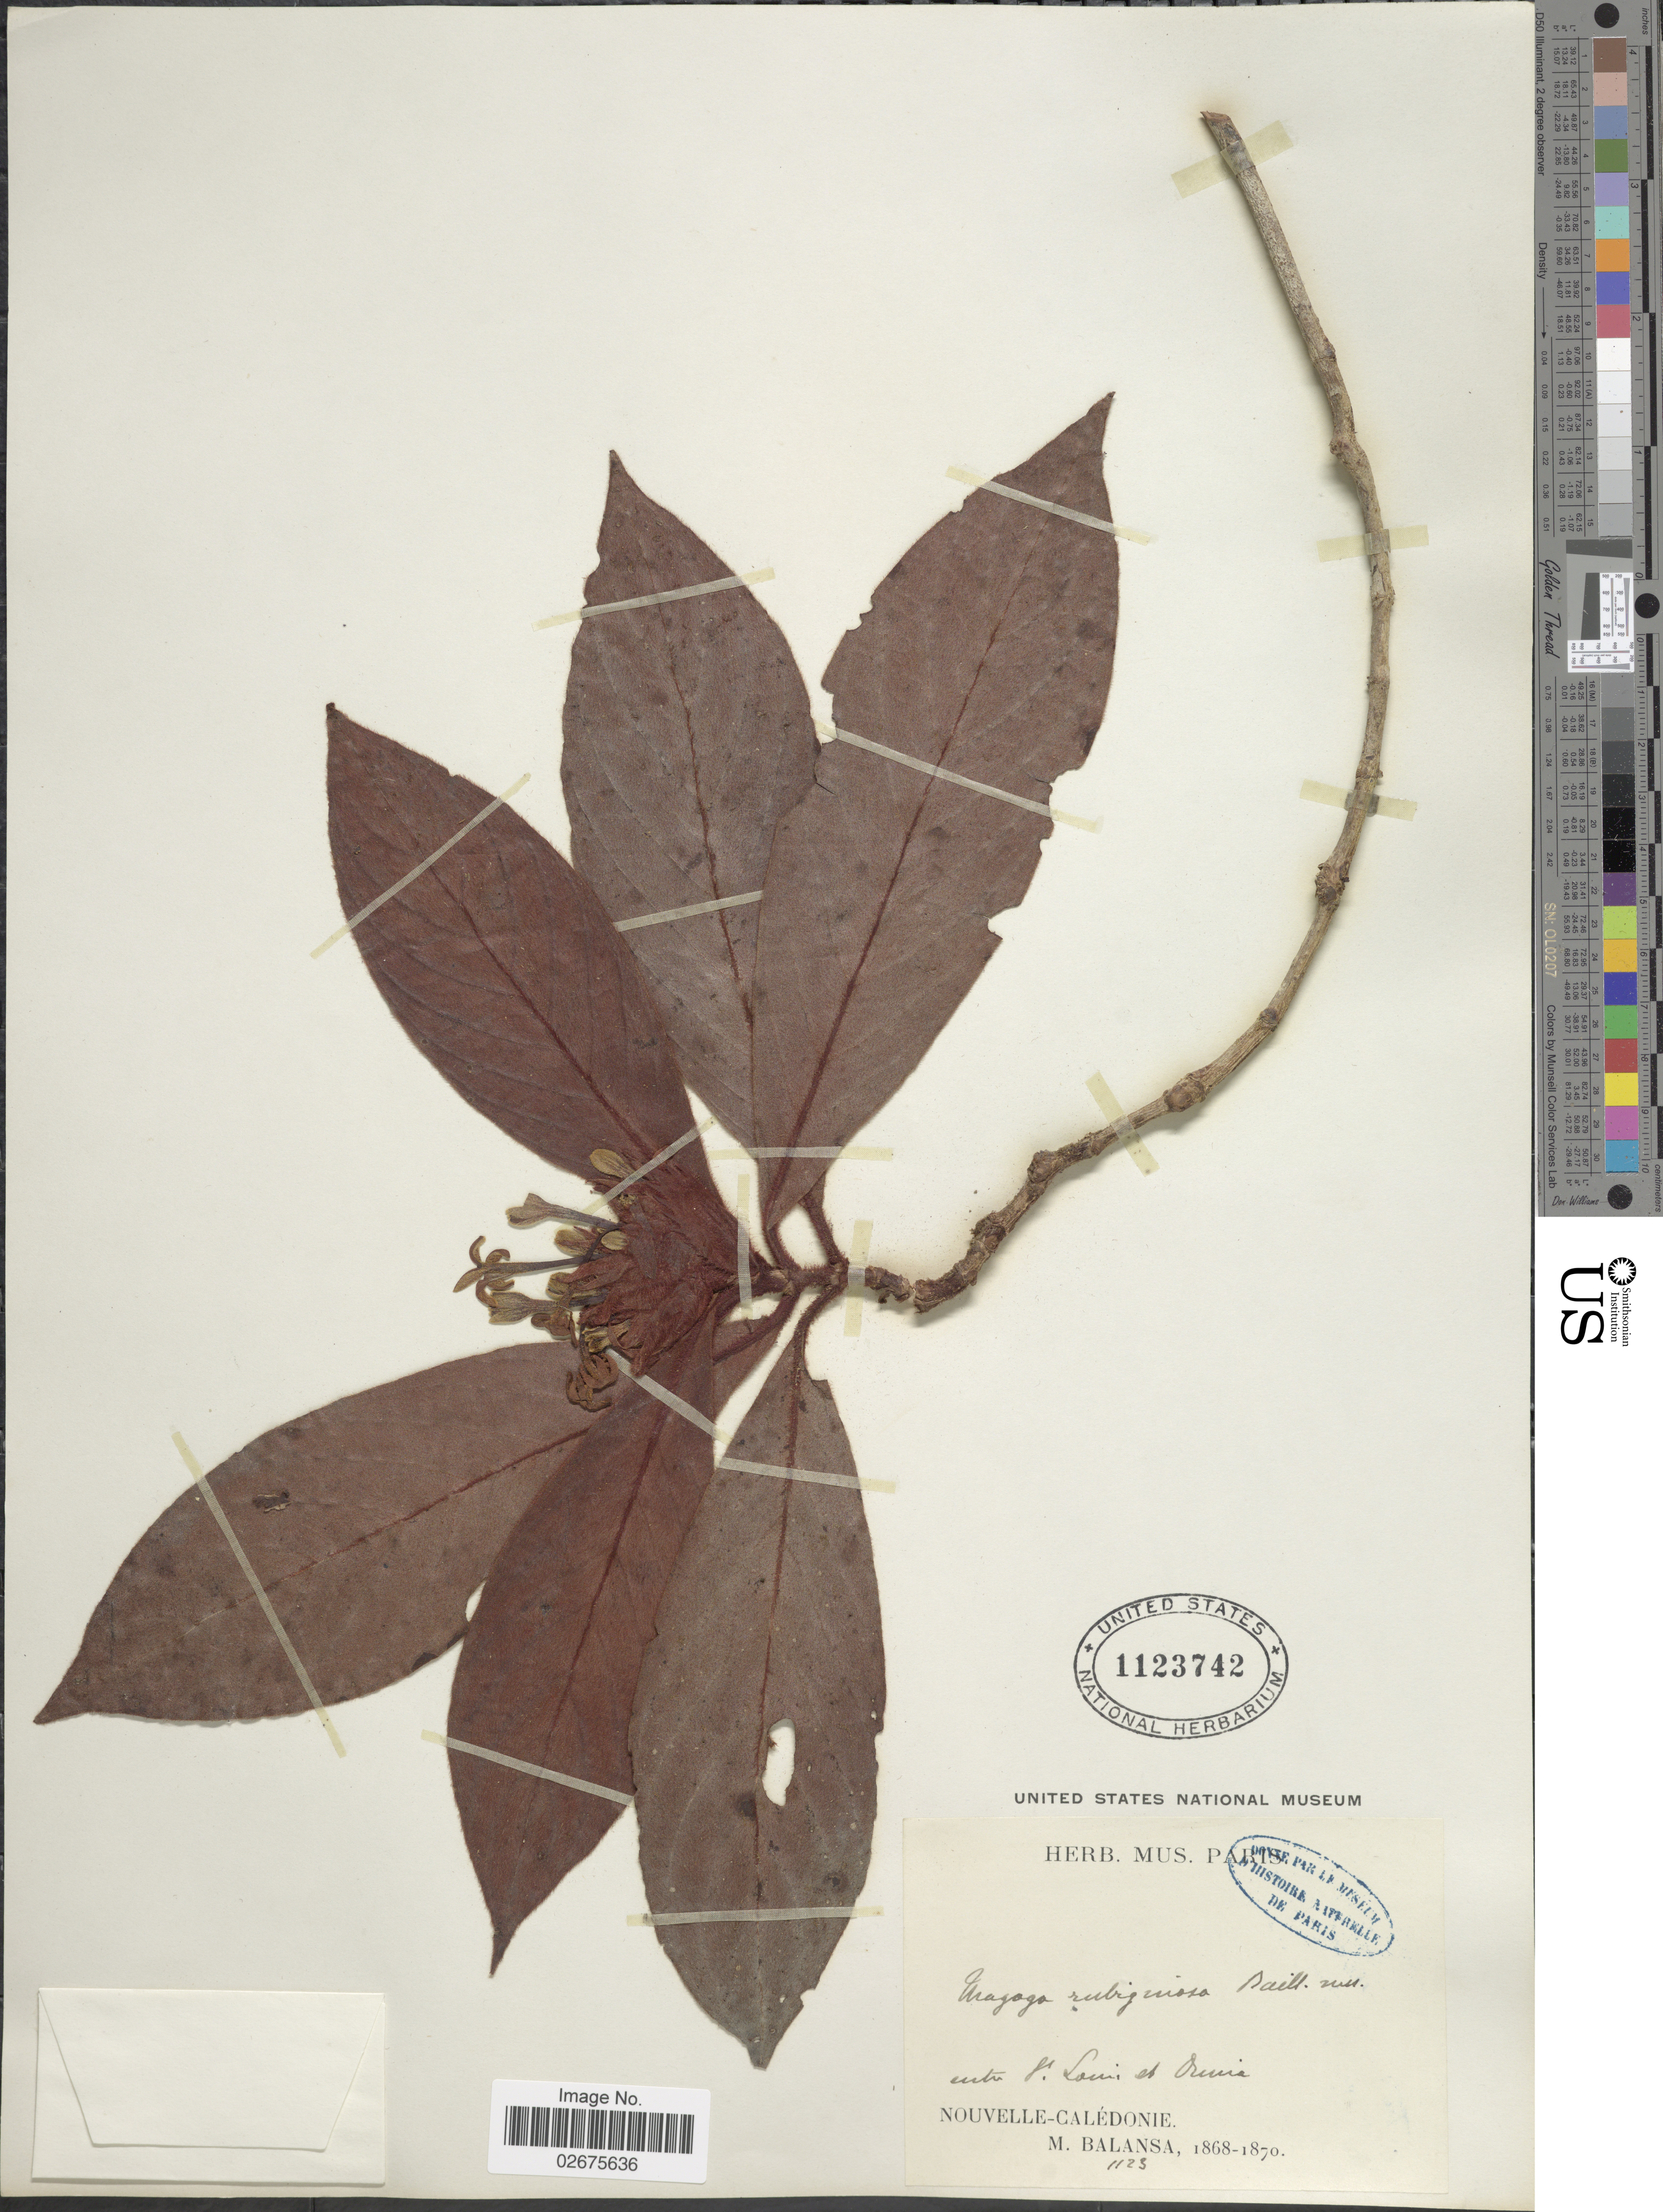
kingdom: Plantae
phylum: Tracheophyta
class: Magnoliopsida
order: Gentianales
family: Rubiaceae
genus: Uragoga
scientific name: Uragoga rubiginosa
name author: Baill. ex Guillaumin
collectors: B. Balansa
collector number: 1123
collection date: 1868/1870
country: New Caledonia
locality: Entre St. Louis et Orinia [interpreted]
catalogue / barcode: US 1123742